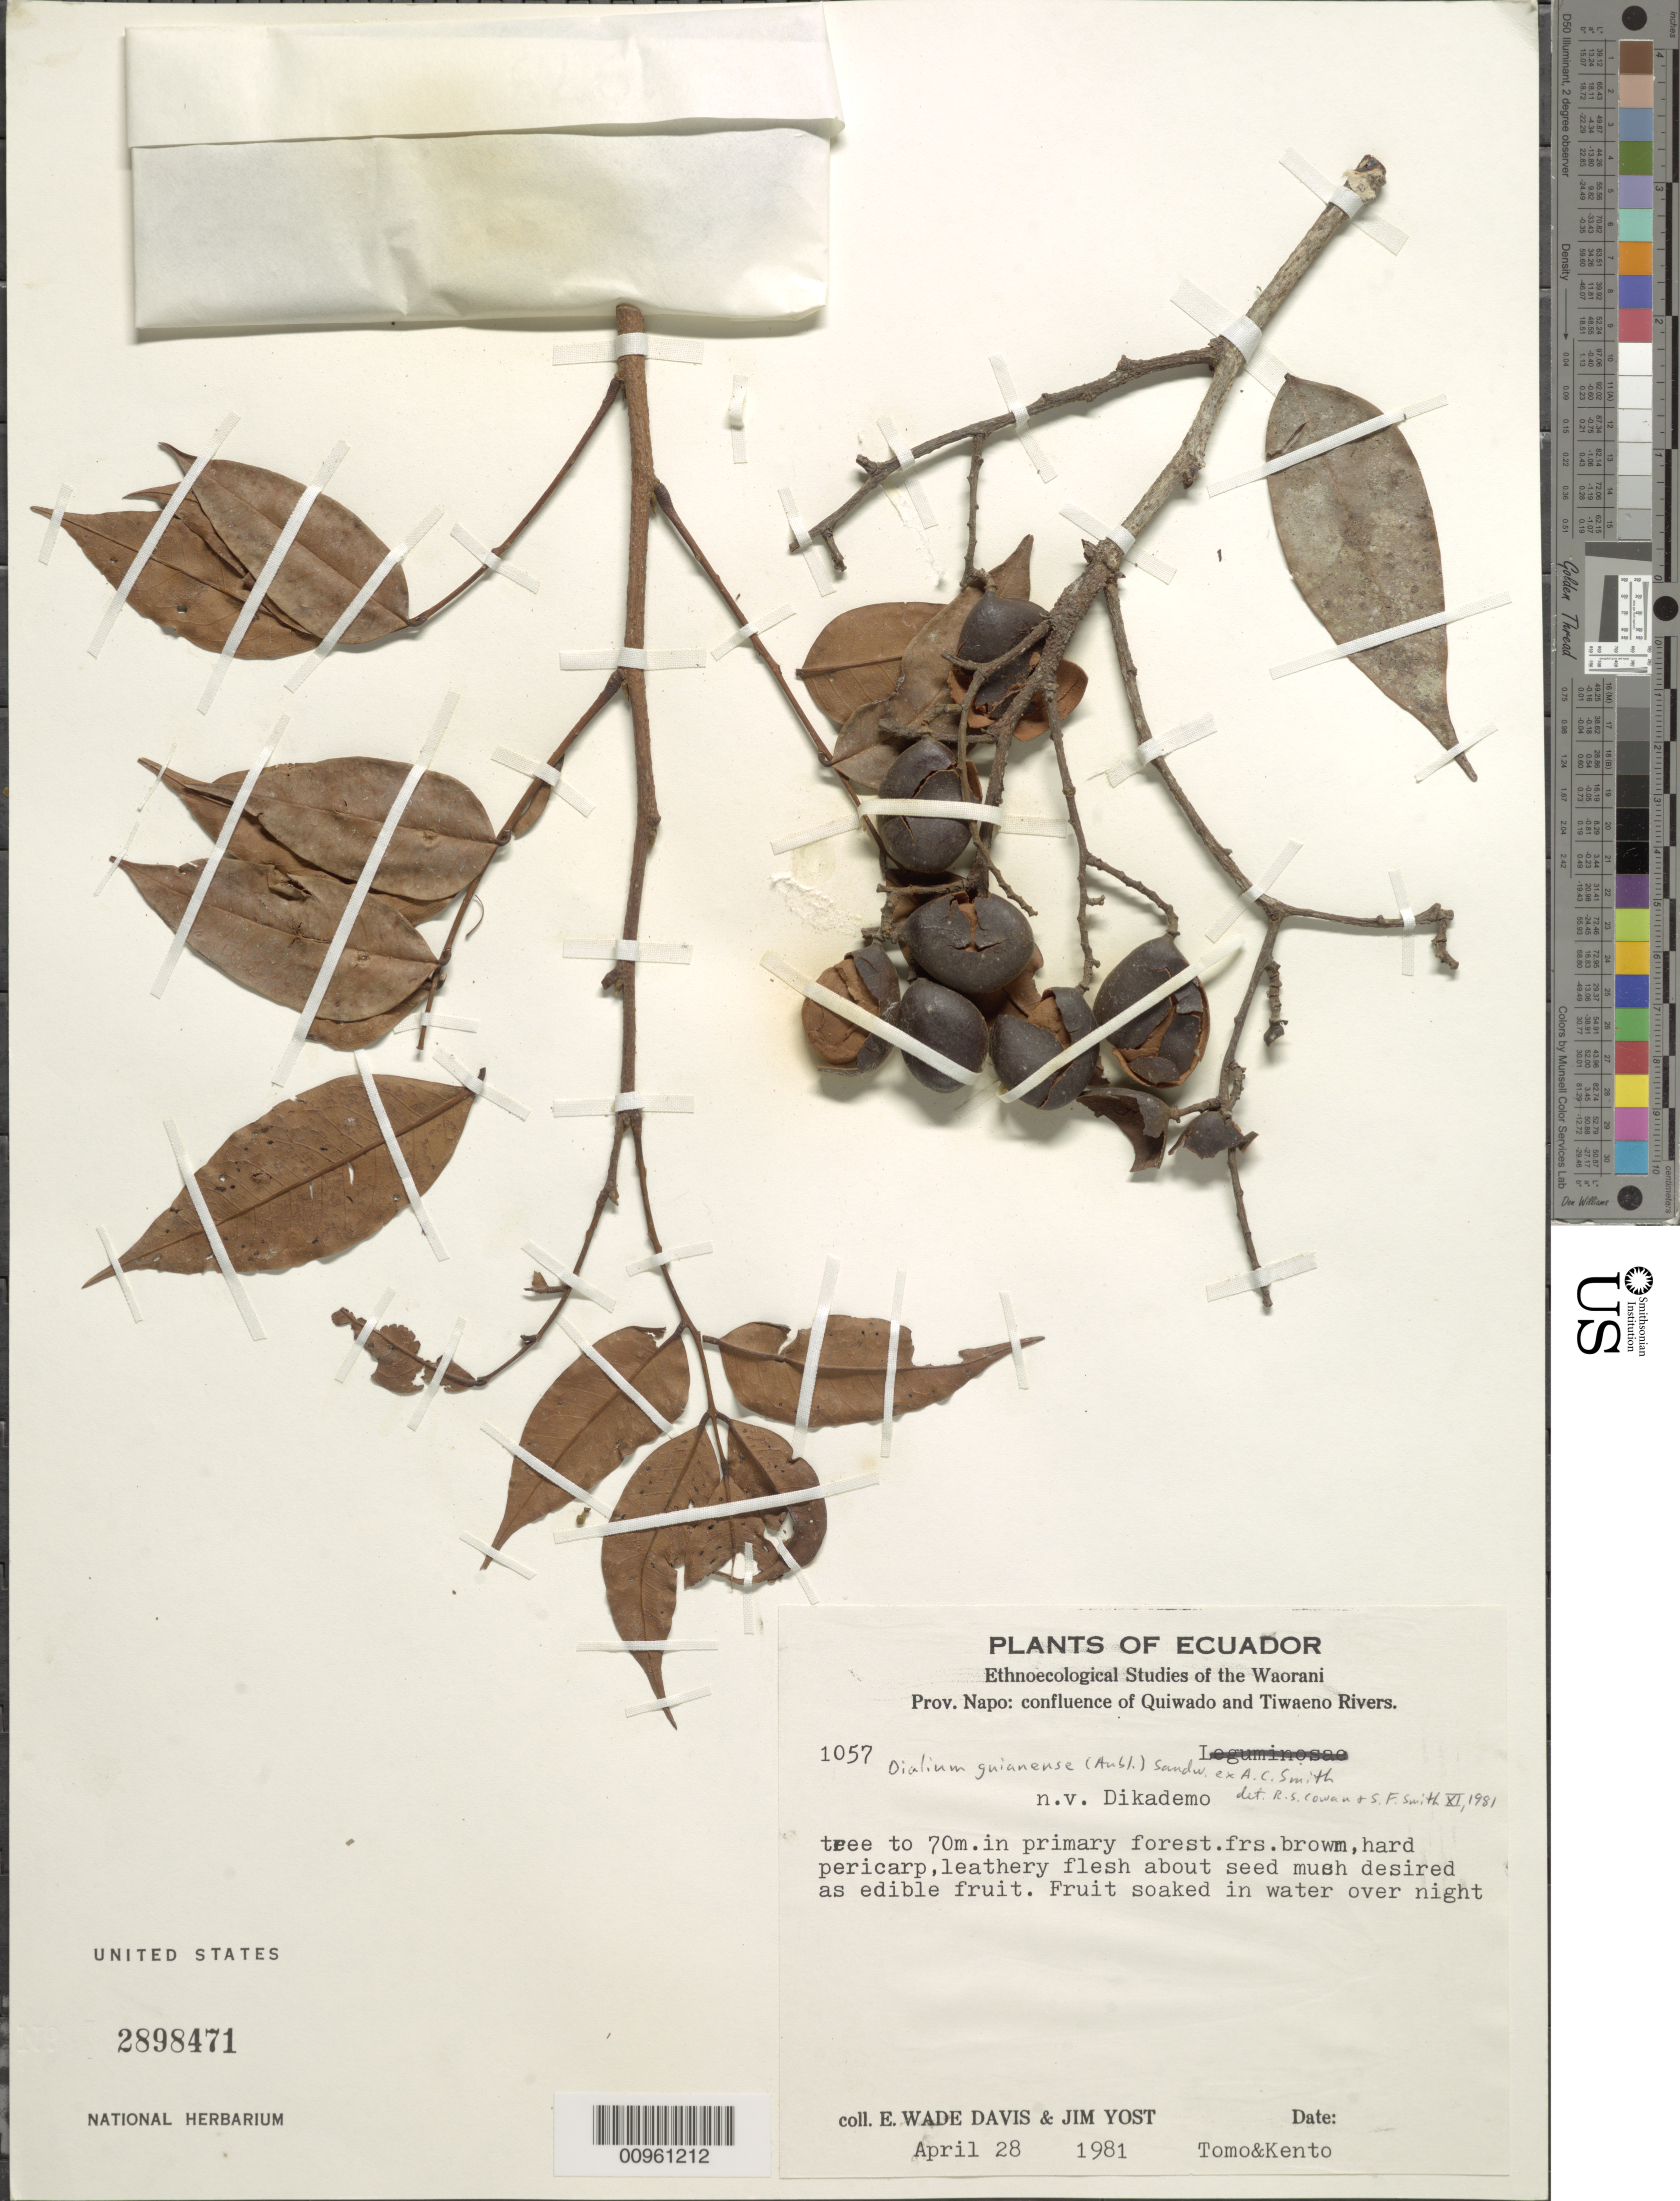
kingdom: Plantae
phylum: Tracheophyta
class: Magnoliopsida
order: Fabales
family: Fabaceae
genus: Dialium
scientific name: Dialium guianense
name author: (Aubl.) Sandwith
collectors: E. W. Davis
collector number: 1057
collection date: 1981-04-28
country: Ecuador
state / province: Napo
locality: confluence of Quiwado and Tiwaeno Rivers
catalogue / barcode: US 2898471